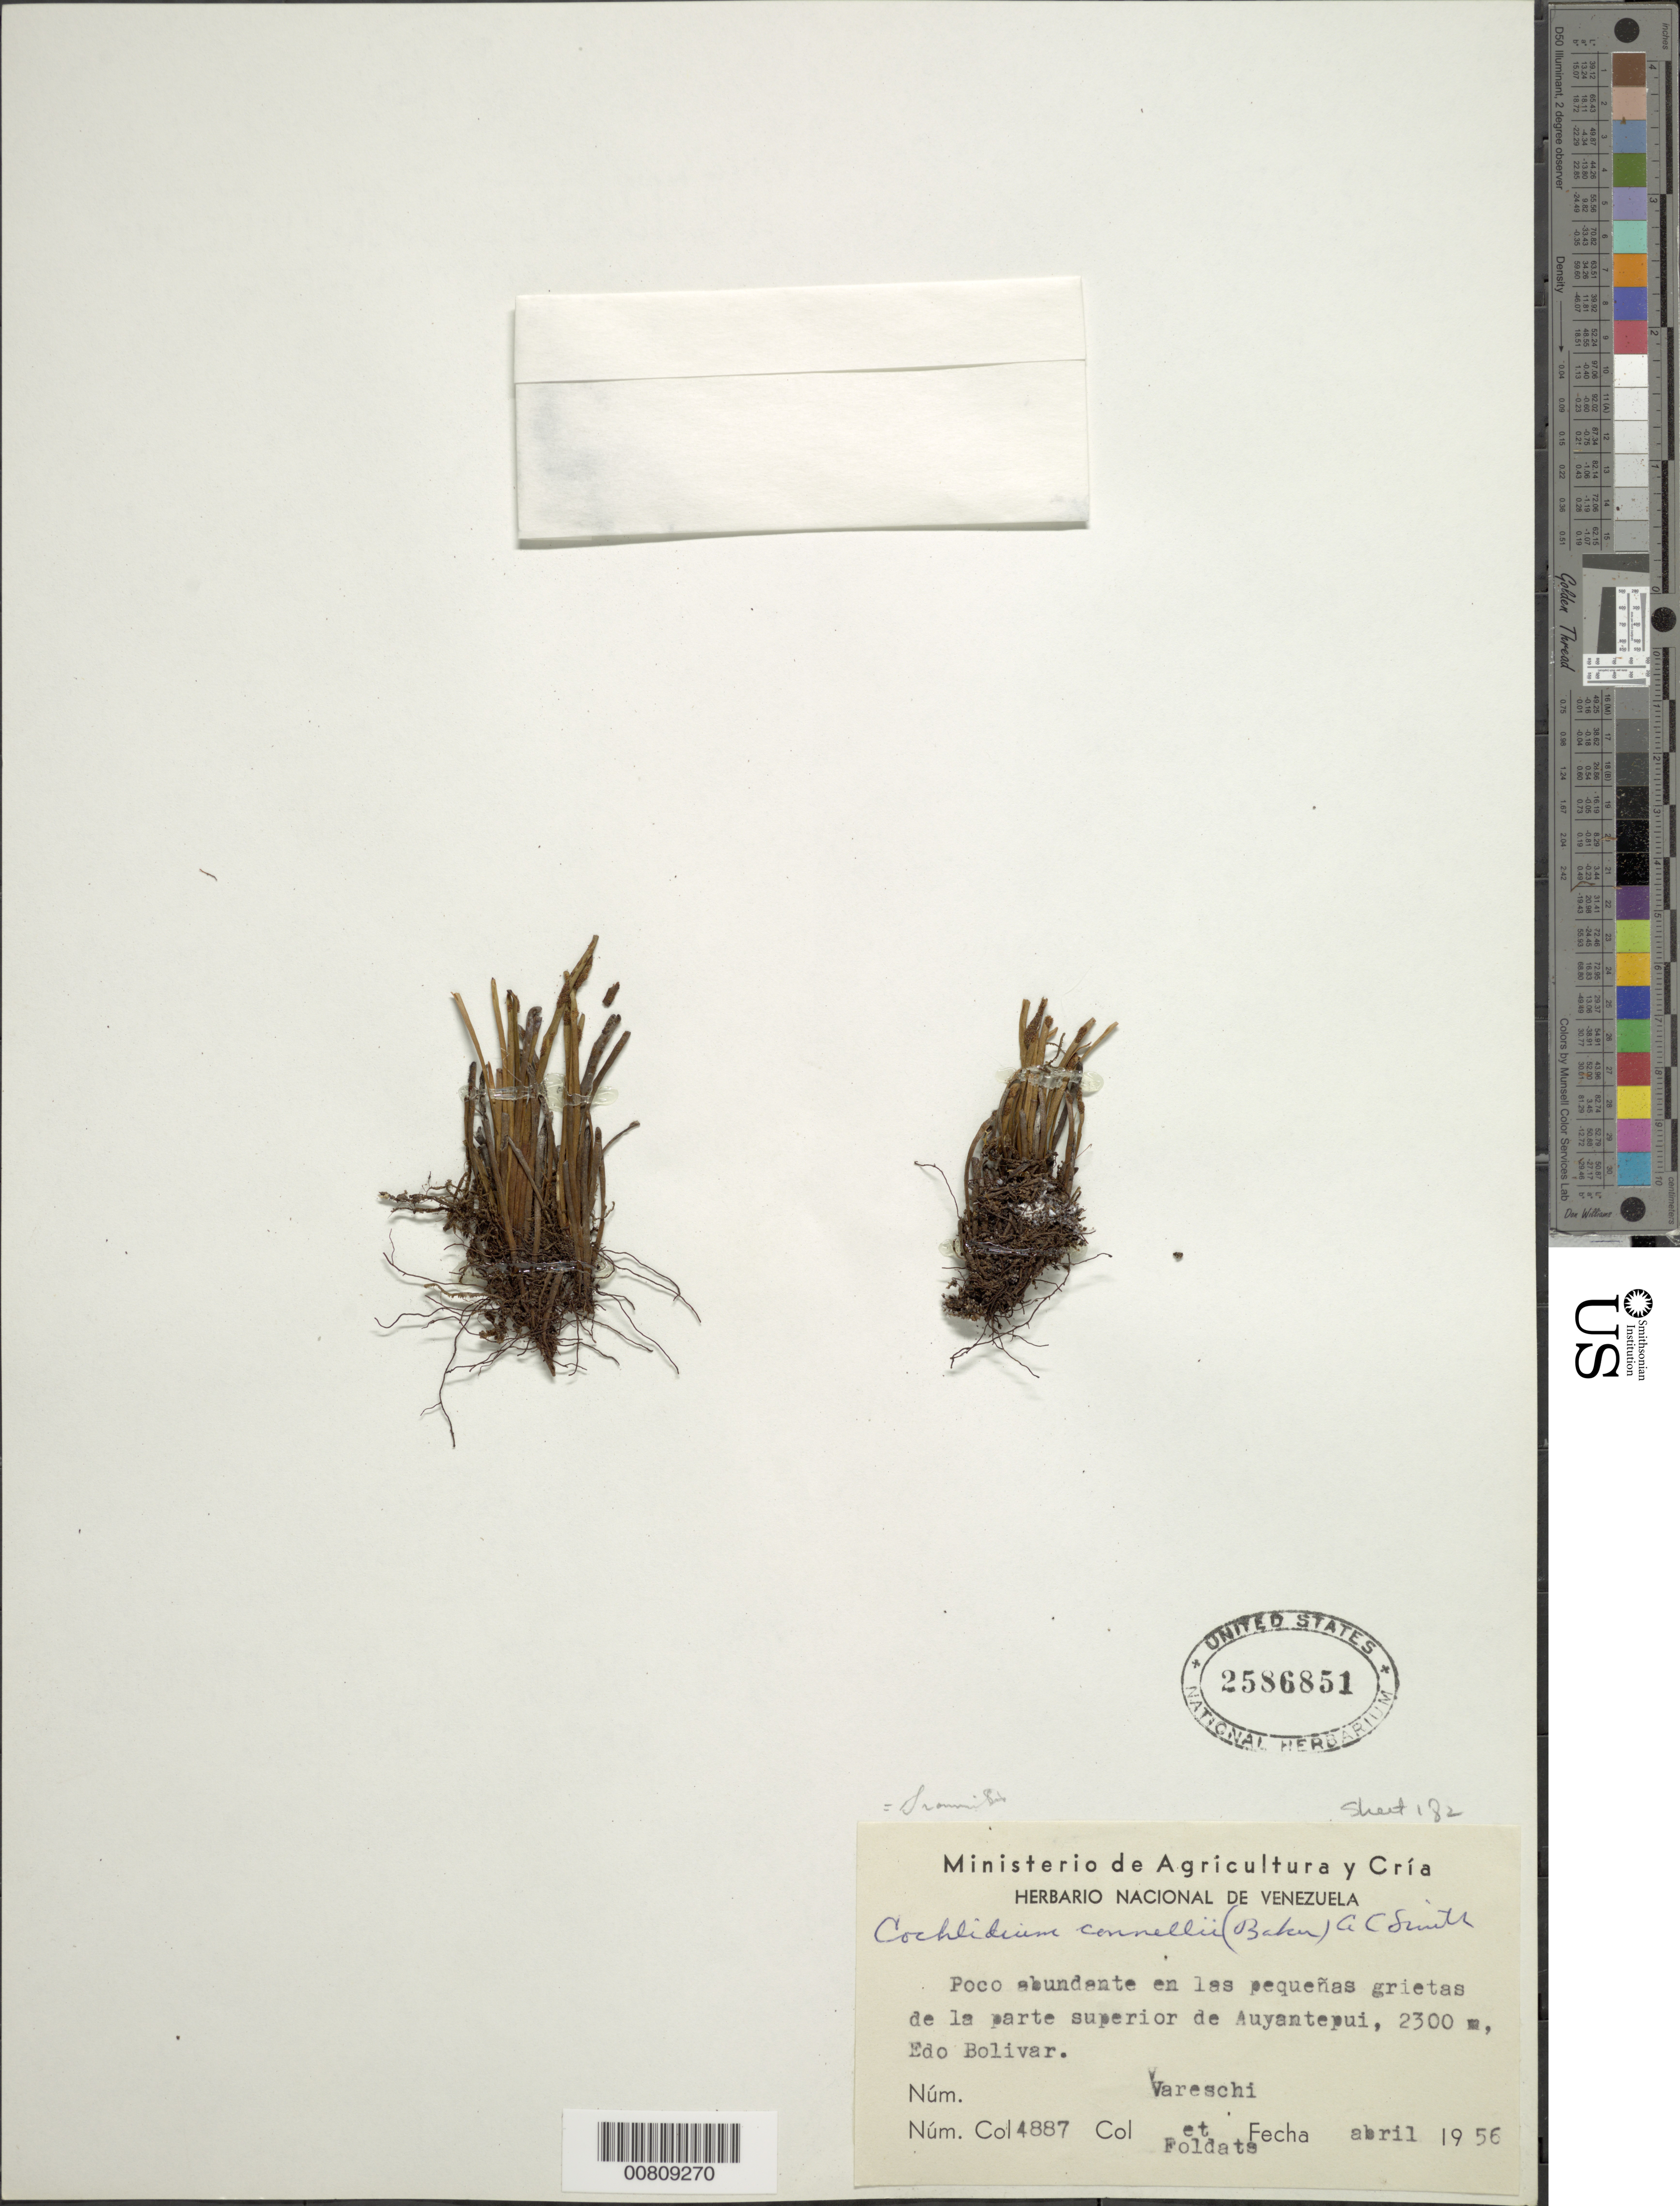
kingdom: Plantae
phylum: Tracheophyta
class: Polypodiopsida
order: Polypodiales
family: Polypodiaceae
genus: Cochlidium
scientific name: Cochlidium connellii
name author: (Baker) A.C. Sm.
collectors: V. Vareschi & E. Foldats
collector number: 4887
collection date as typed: Apr-56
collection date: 1956-04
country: Venezuela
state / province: Bolívar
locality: Auyan-tepuí, parte superíor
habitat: En las pequenas grietas de tepui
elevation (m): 2300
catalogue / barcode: US 2586851